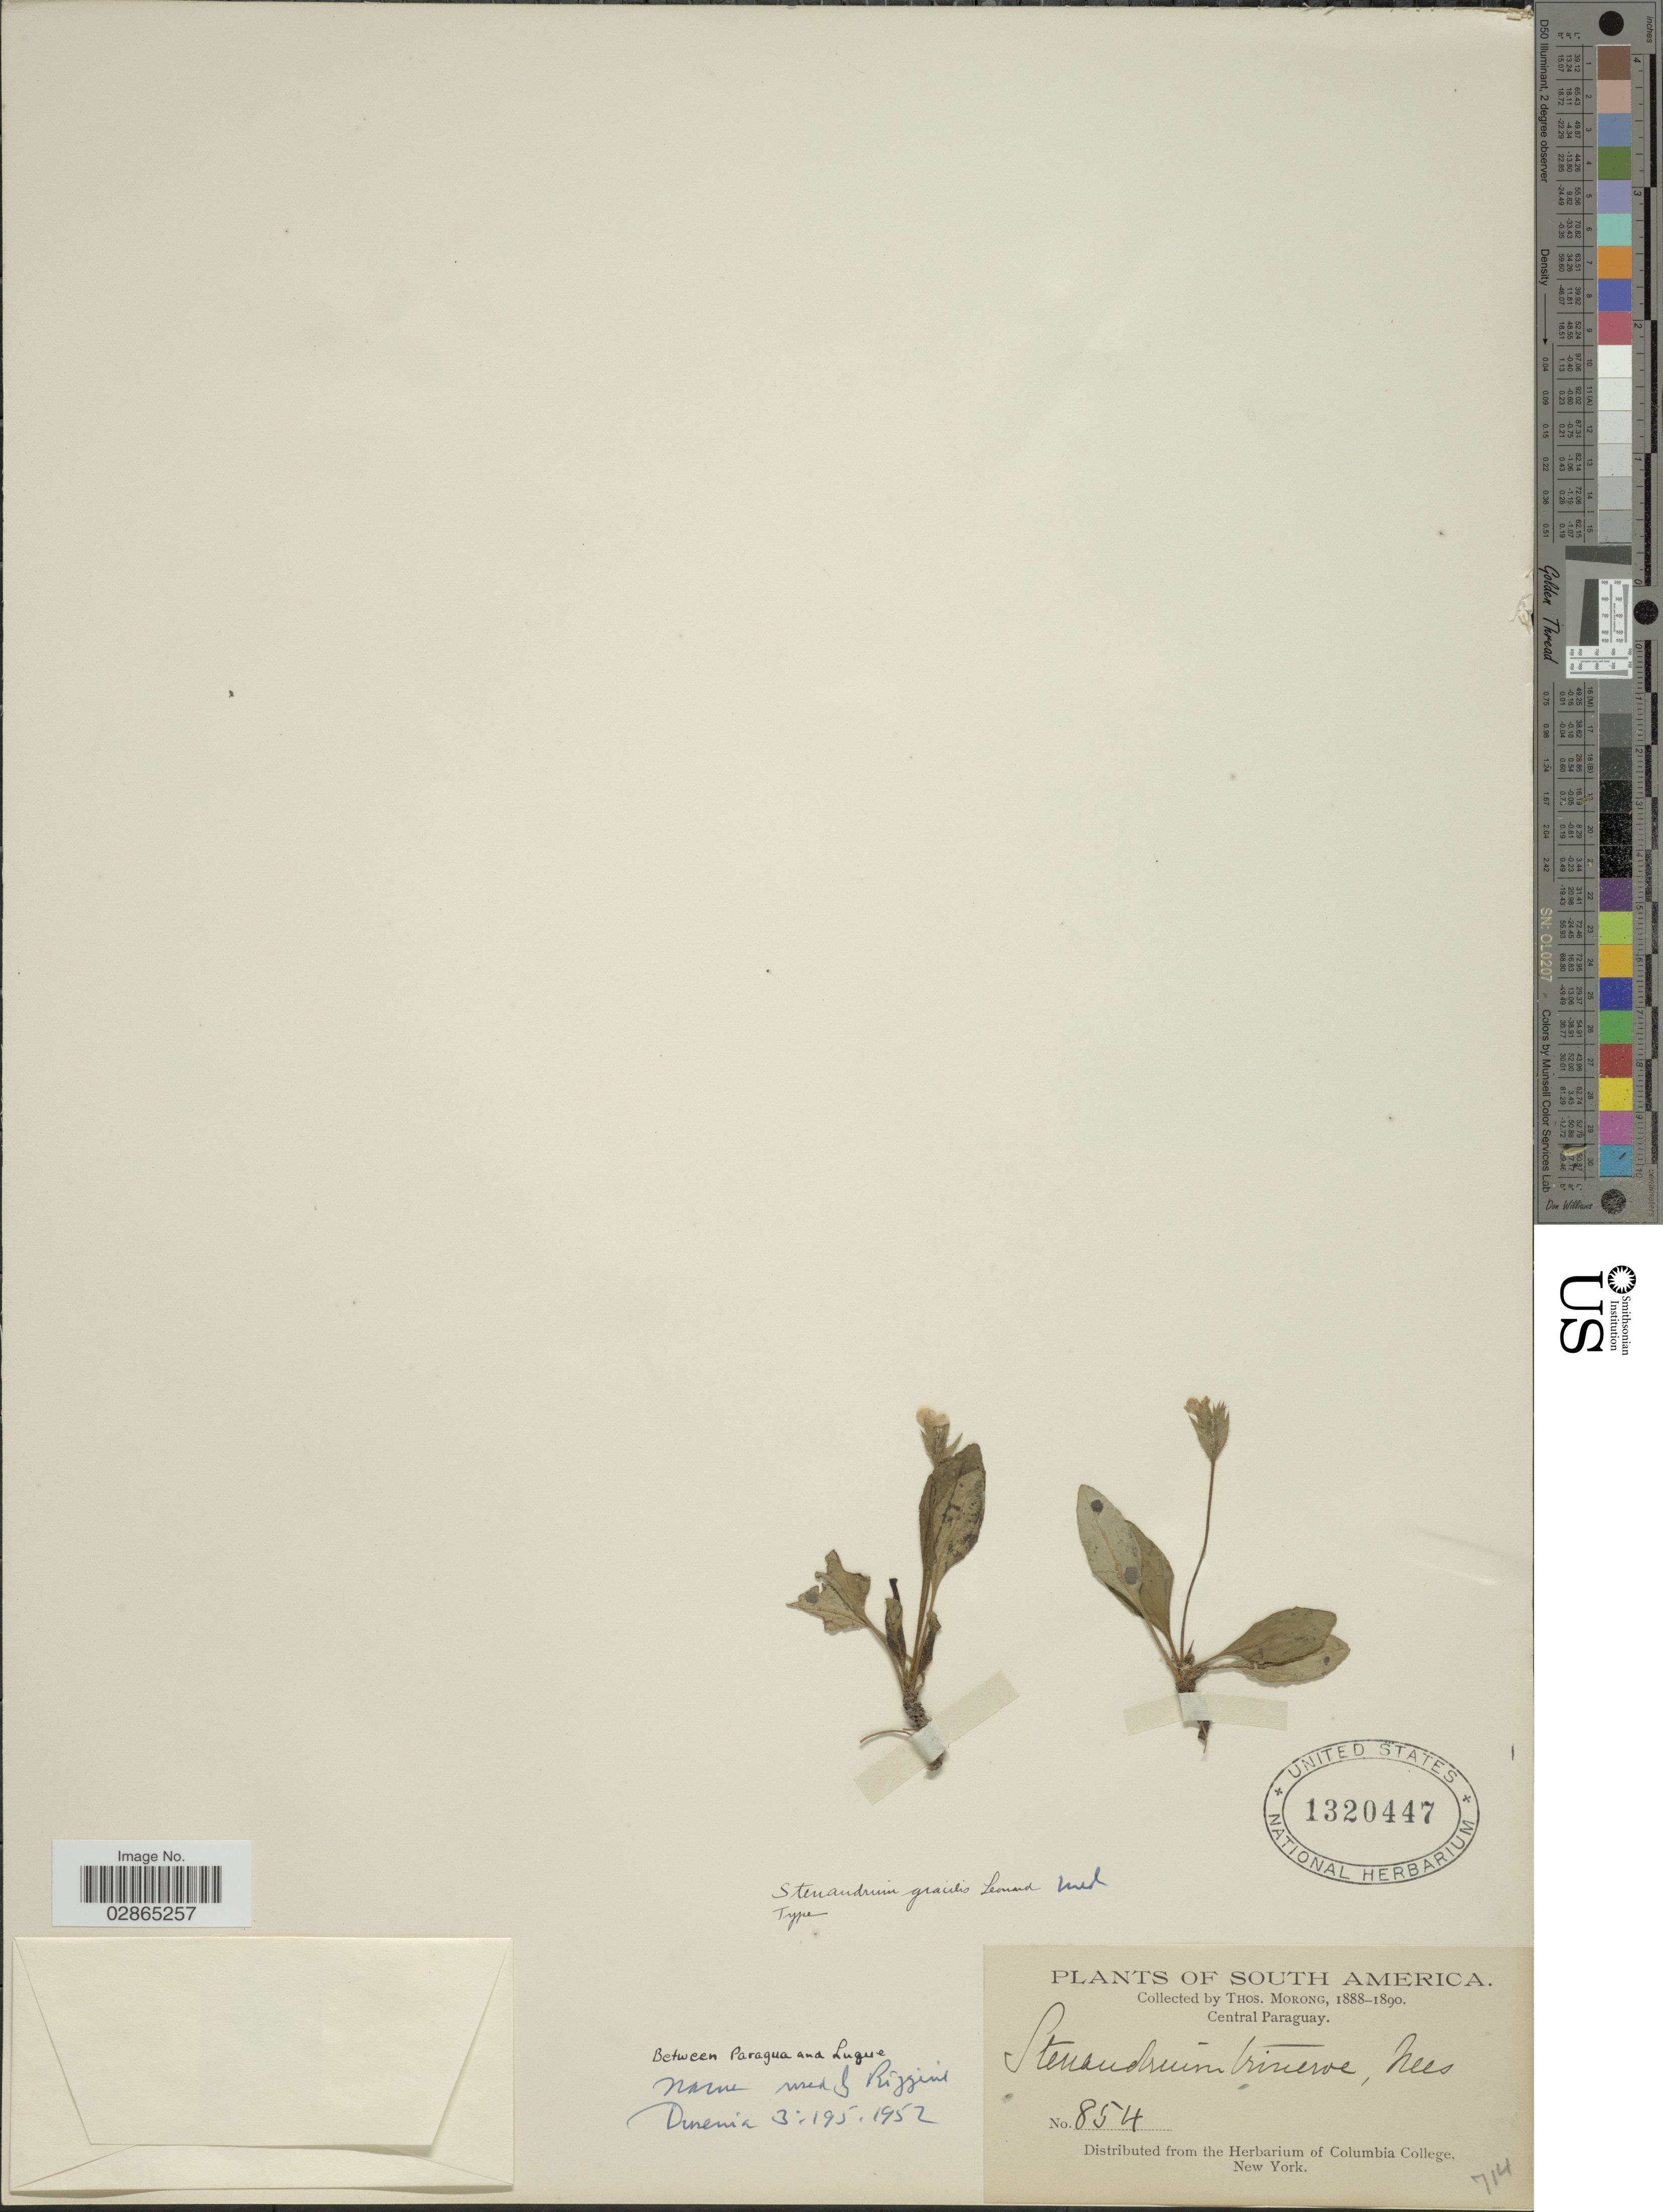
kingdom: Plantae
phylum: Tracheophyta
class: Magnoliopsida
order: Lamiales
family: Acanthaceae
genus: Stenandrium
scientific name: Stenandrium trinerve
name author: Nees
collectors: ex herb. T. Morong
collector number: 854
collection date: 1888/1890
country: Paraguay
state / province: Central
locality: Central Paraguay. Between Paragua and Lugue.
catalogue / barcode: US 1320447